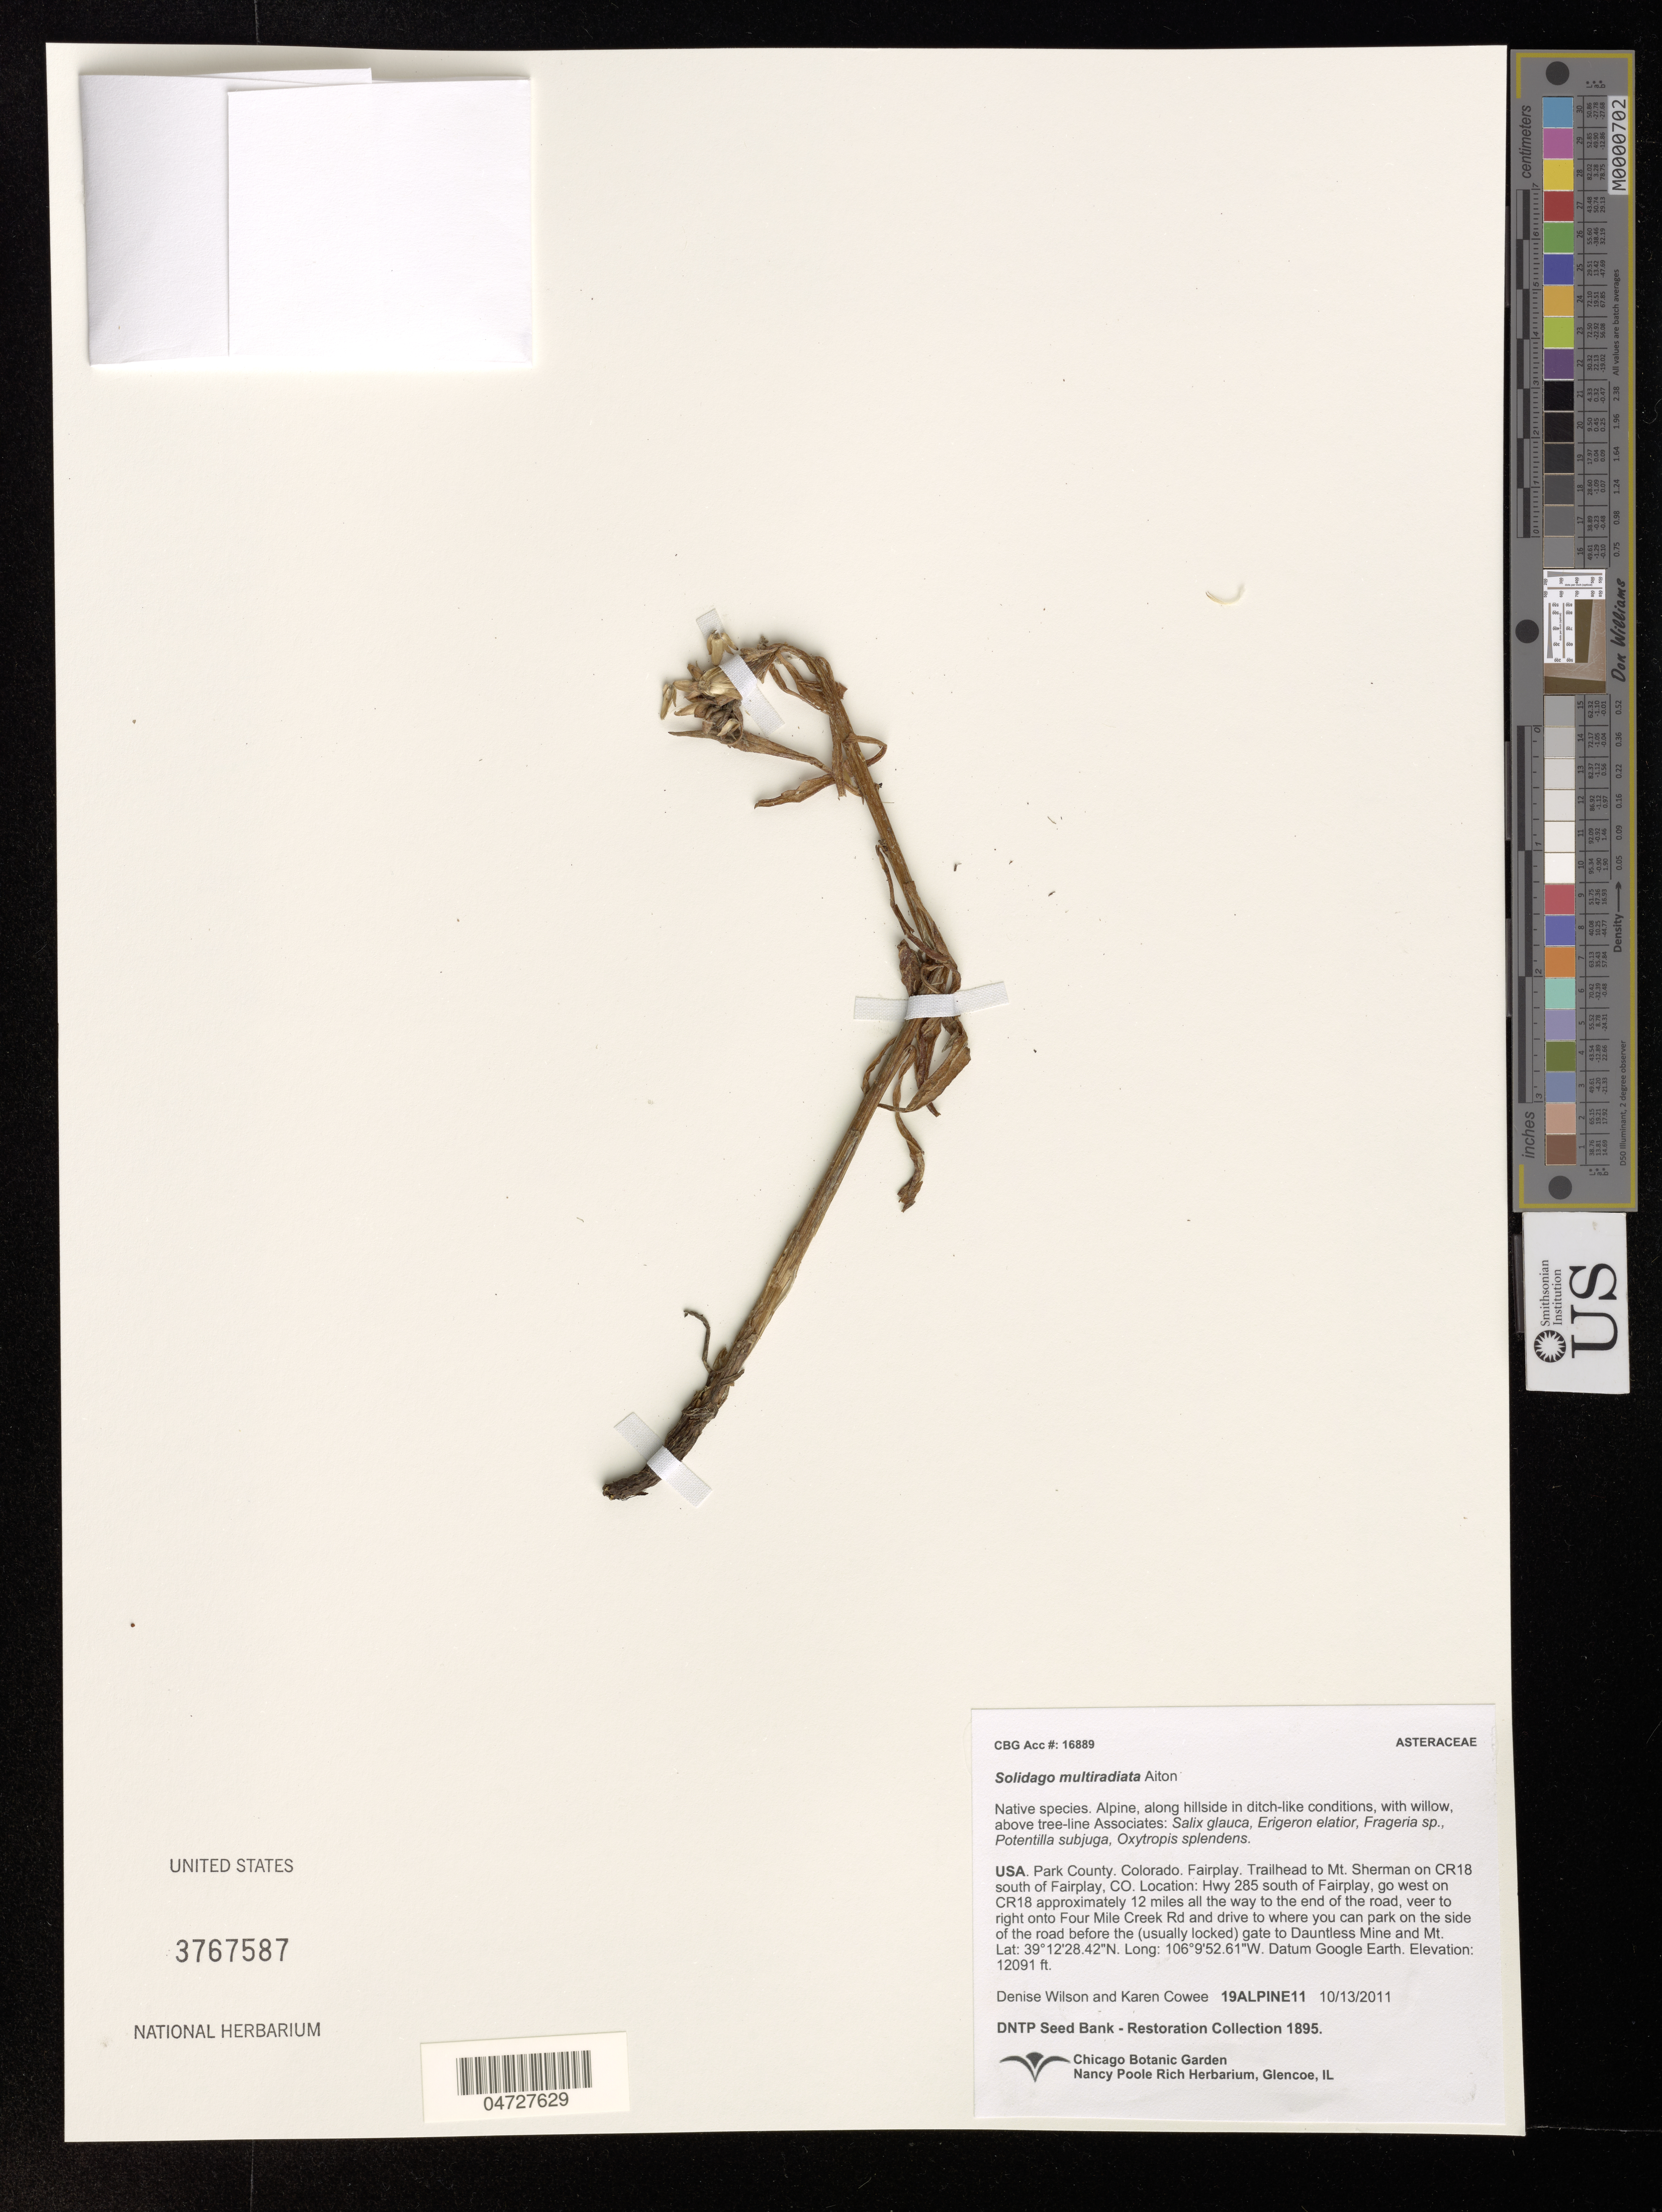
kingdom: Plantae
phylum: Tracheophyta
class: Magnoliopsida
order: Asterales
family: Asteraceae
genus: Solidago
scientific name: Solidago multiradiata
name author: Aiton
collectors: D. Wilson & K. Cowee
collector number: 19ALPINE11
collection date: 2011-10-13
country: United States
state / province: Colorado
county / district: Park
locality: Park County. Fairplay. Trailhead to Mt. Sherman on CR18 south of Fairplay. Hwy 285 south of Fairplay, go west on CR18 approximately 12 miles all the way to the end of the road, veer to right onto Four Mile Creek Rd and drive to where you can park on the side of the road before the (usually locked) gate to Dauntless Mine and Mt.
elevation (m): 3685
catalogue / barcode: US 3767587